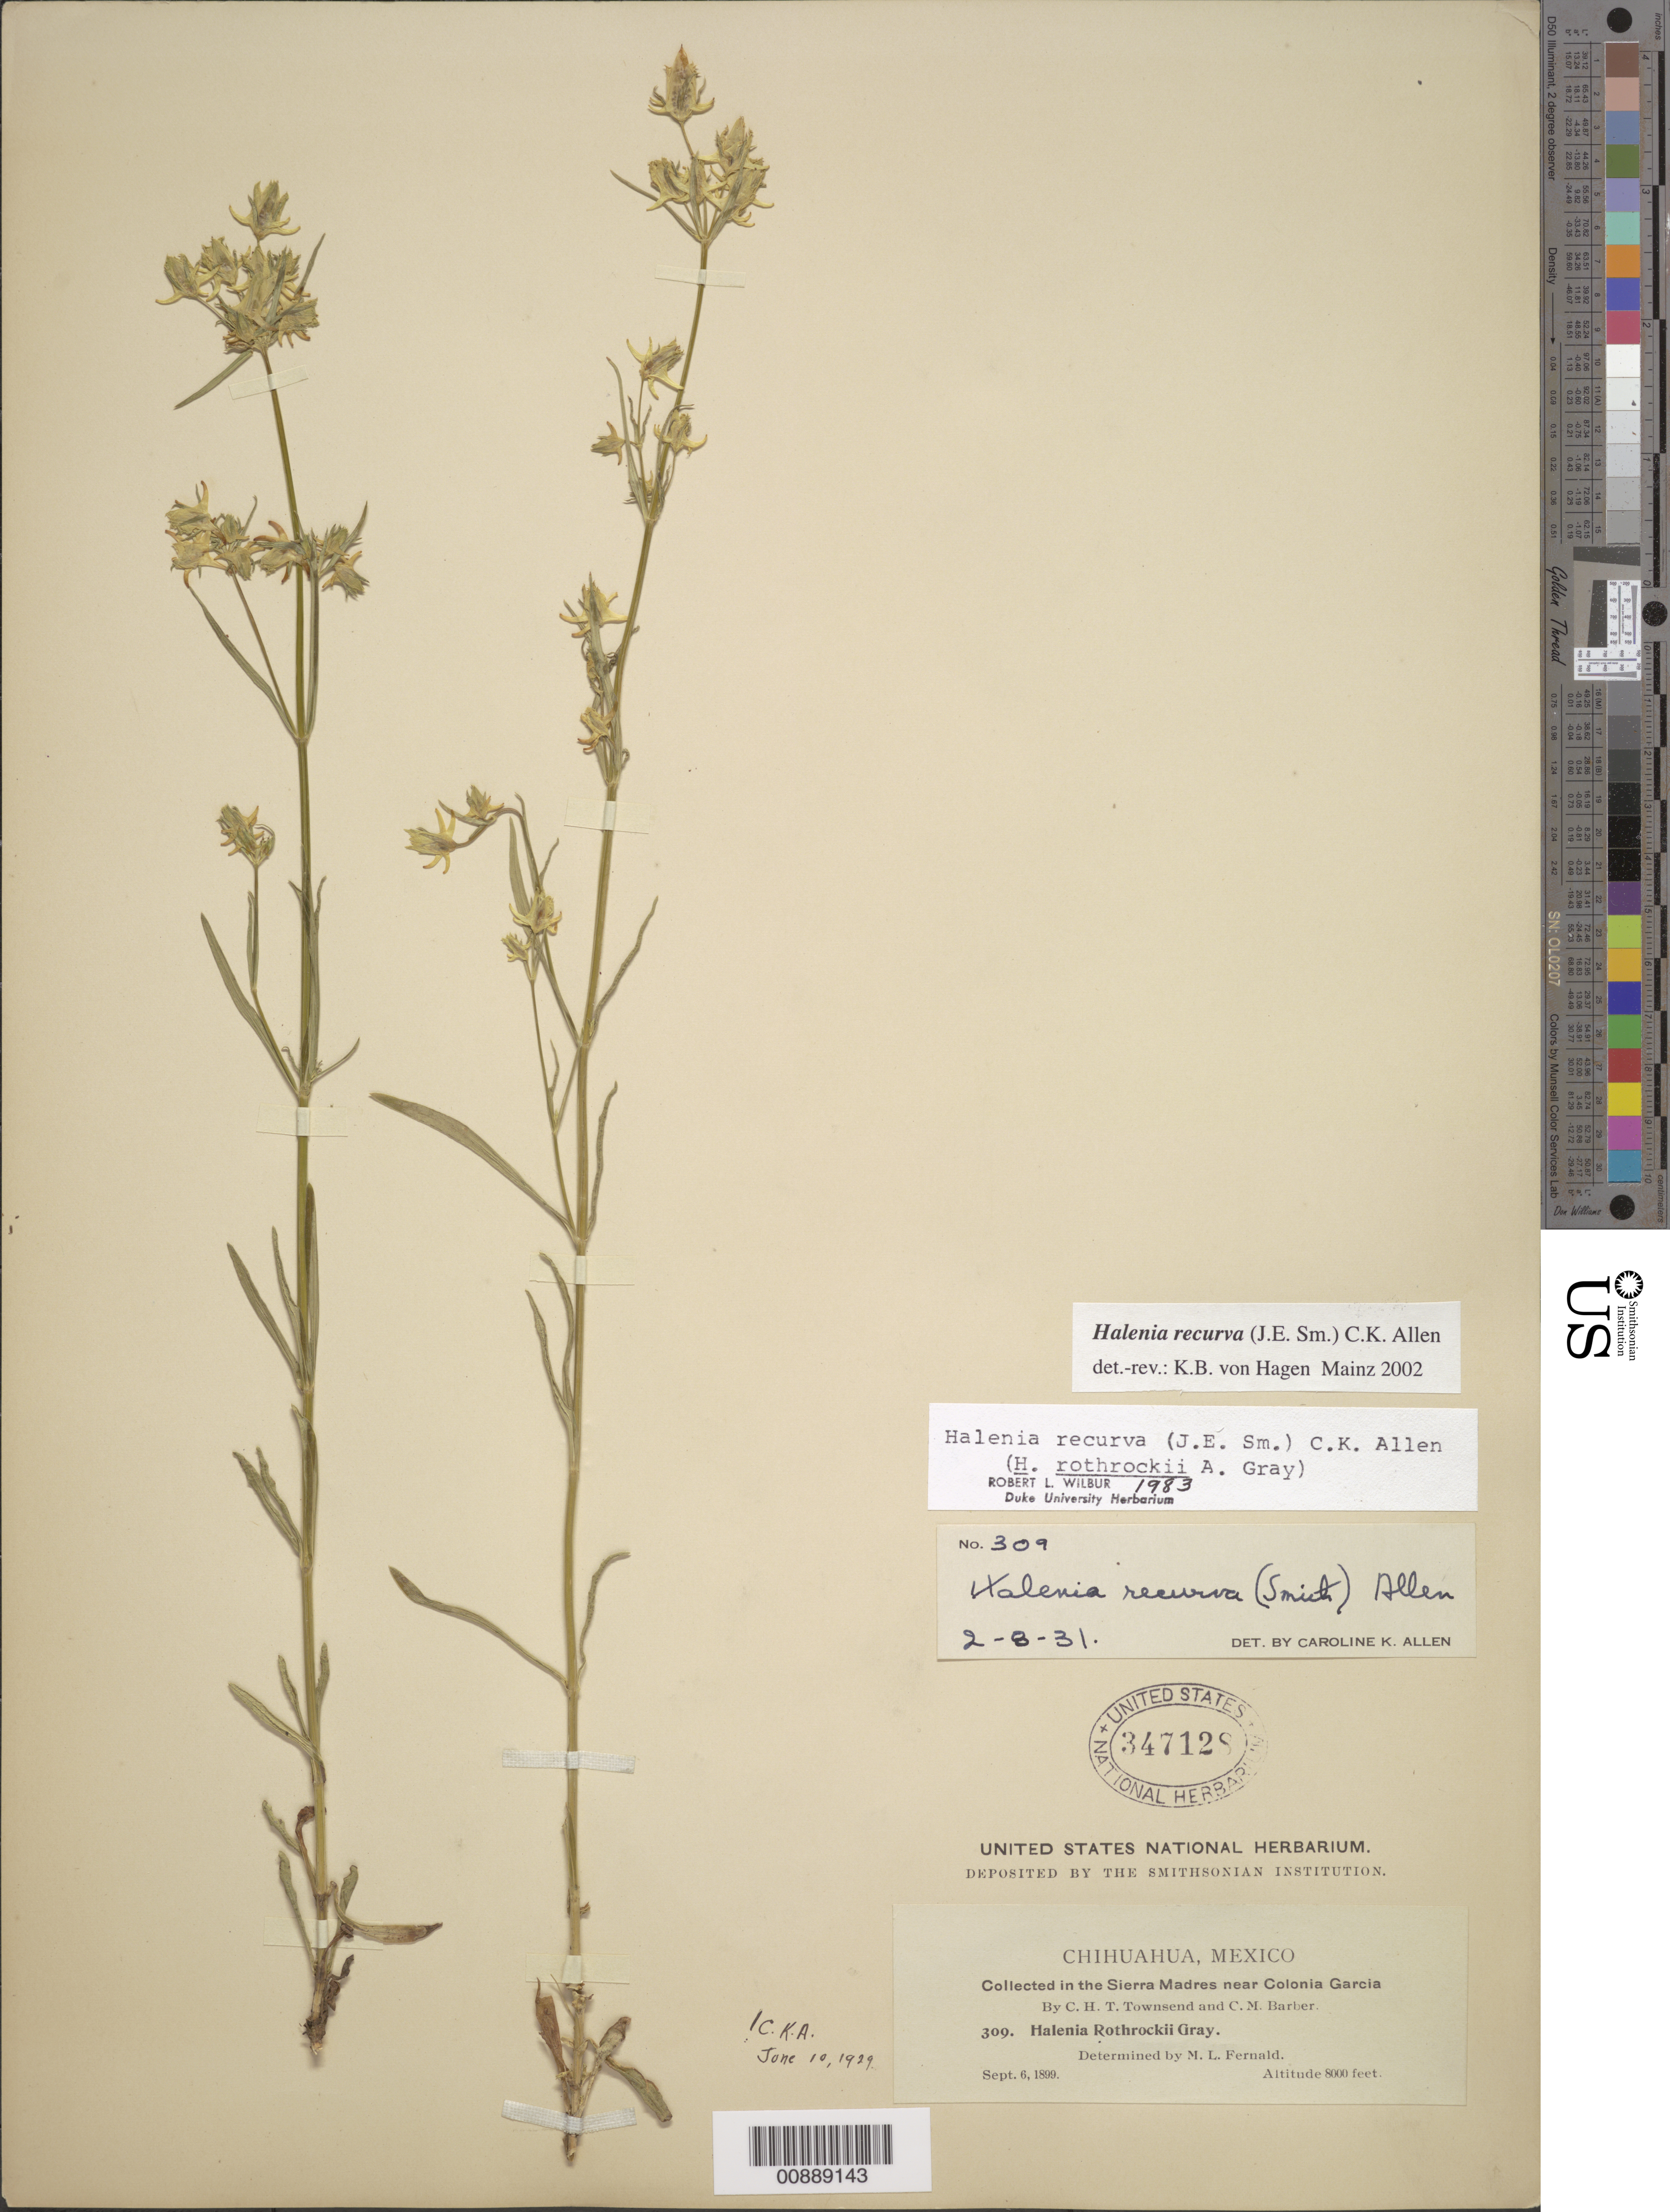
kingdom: Plantae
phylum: Tracheophyta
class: Magnoliopsida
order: Gentianales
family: Gentianaceae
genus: Halenia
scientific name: Halenia recurva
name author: (Sm.) C.K. Allen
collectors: C. H. T. Townsend & C. Barber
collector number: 309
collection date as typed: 06 Sep 1899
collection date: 1899-09-06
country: Mexico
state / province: Chihuahua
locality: Sierra Madre near Colonia García, Chihuahua.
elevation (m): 2438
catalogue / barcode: US 347128